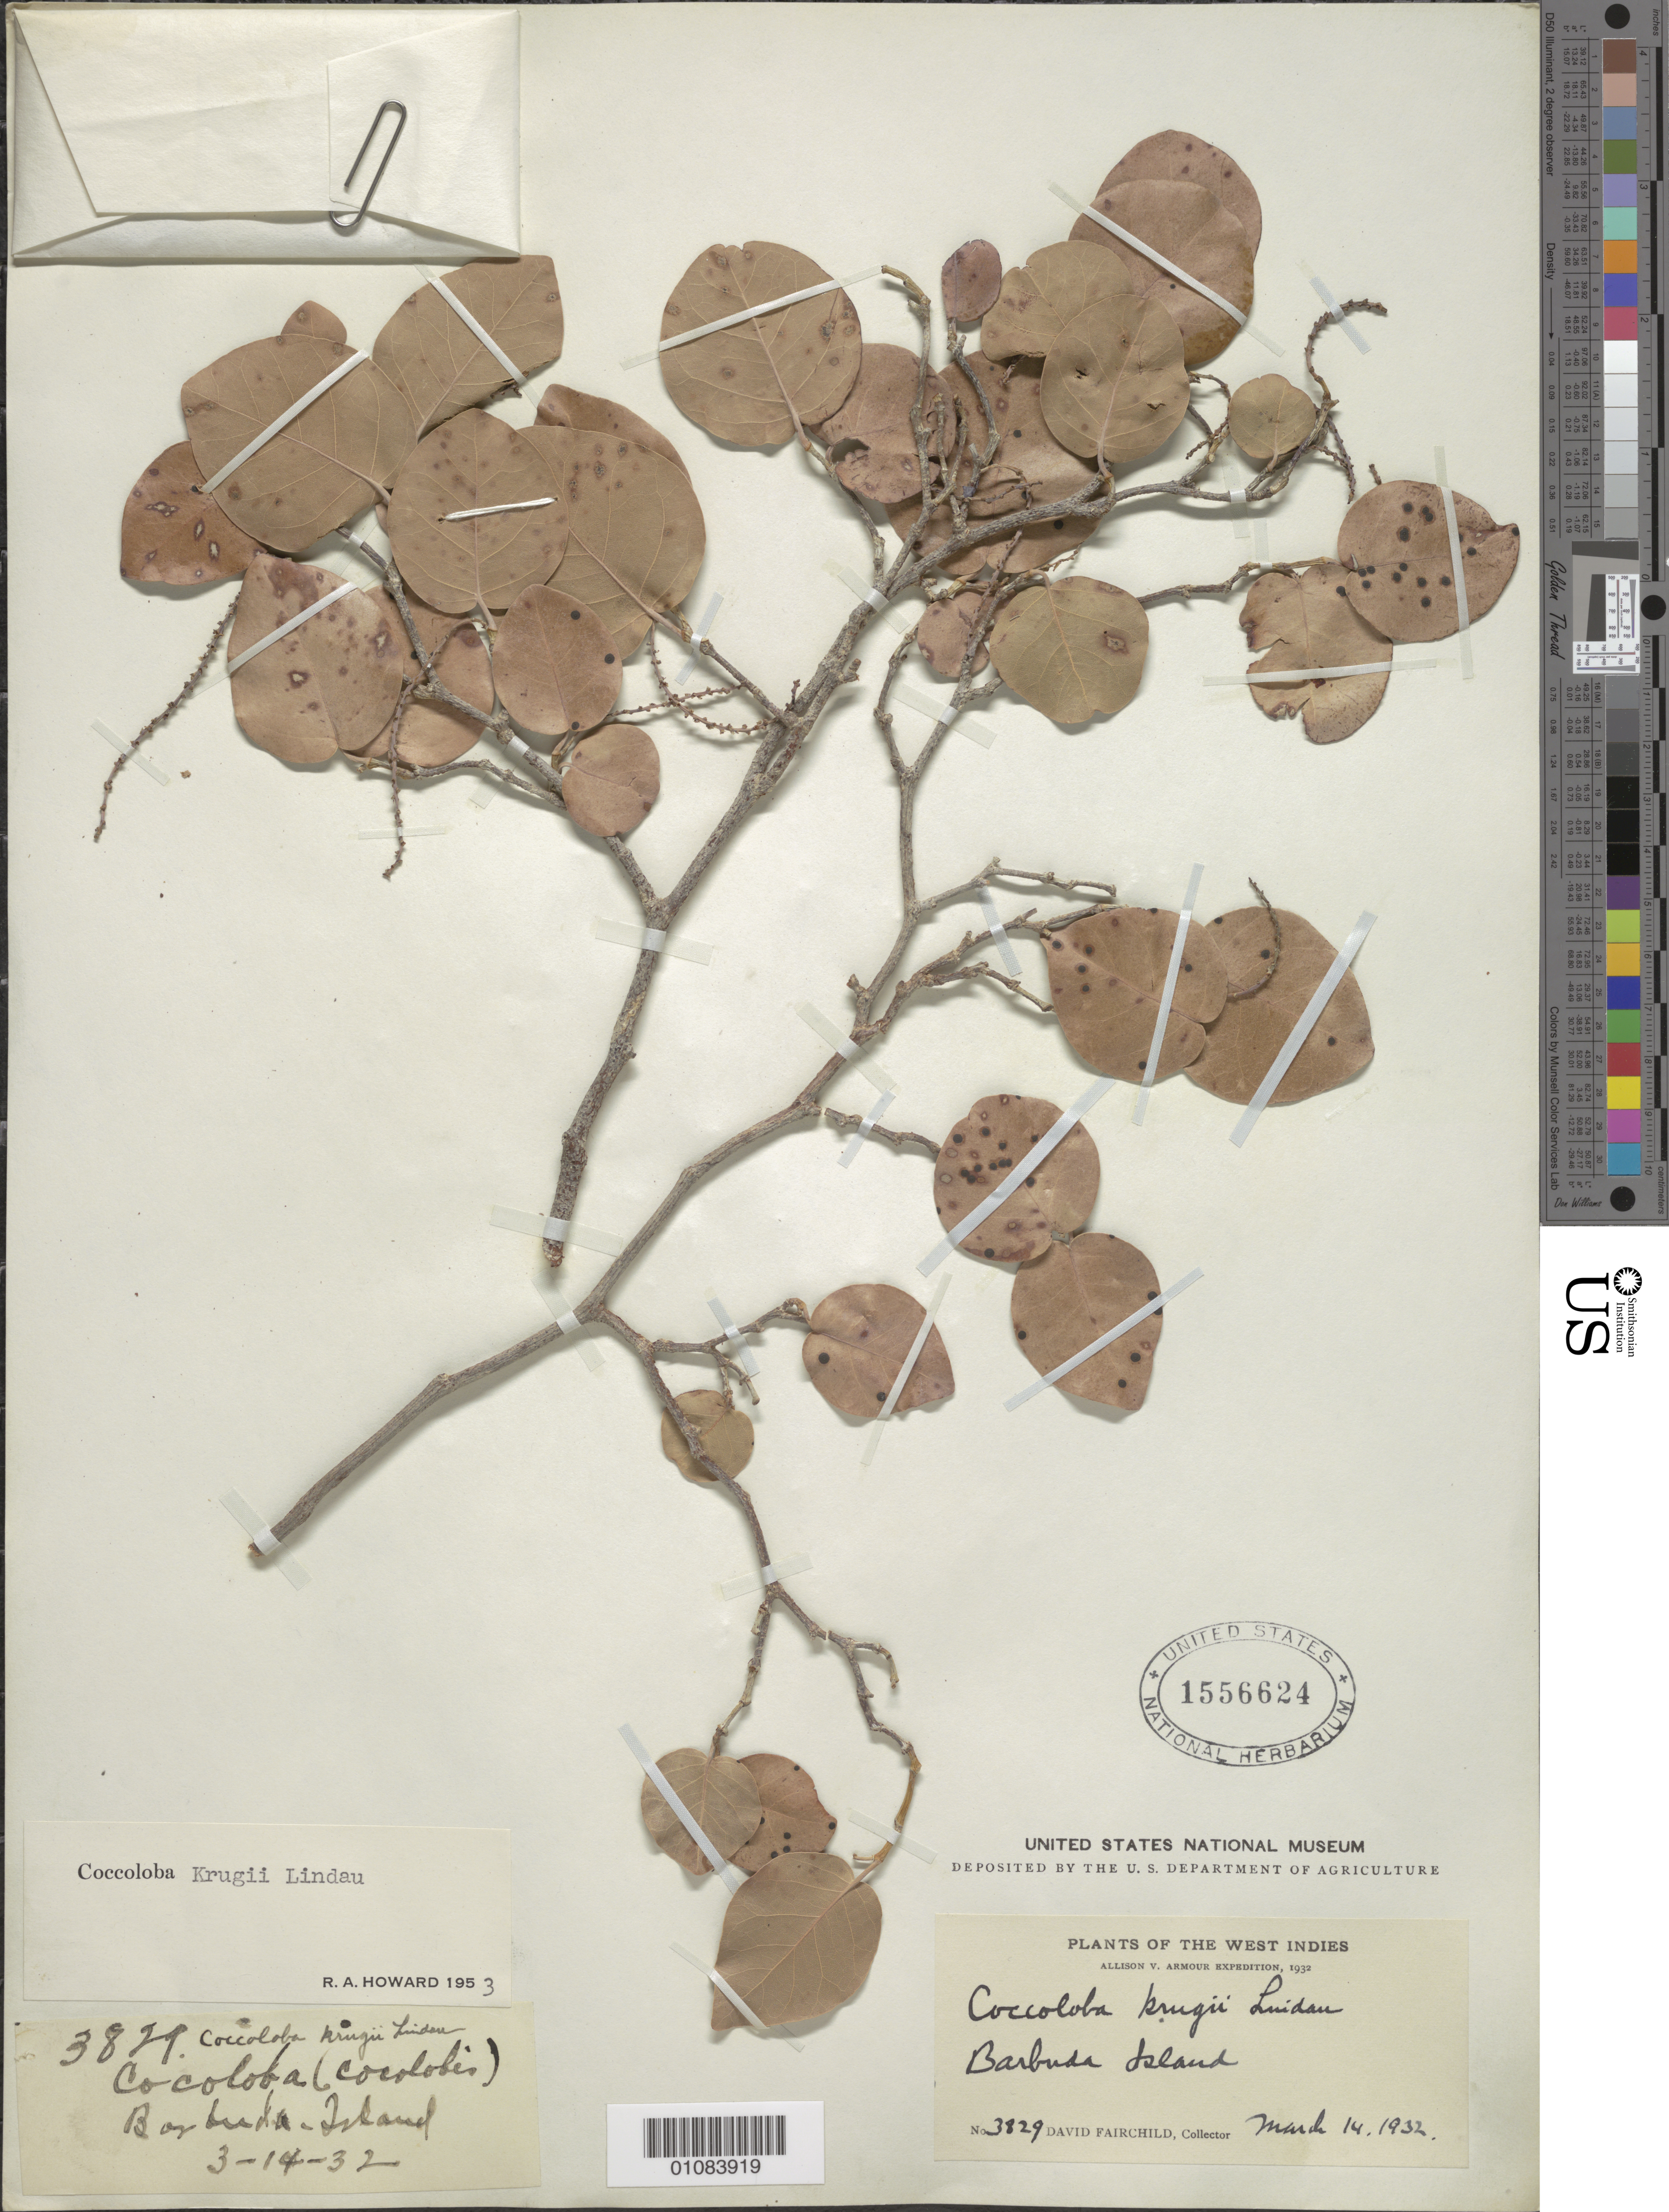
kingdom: Plantae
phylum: Tracheophyta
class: Magnoliopsida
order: Caryophyllales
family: Polygonaceae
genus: Coccoloba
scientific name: Coccoloba krugii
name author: Lindau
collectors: D. Fairchild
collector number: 3829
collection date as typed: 14 Mar 1932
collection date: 1932-03-14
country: Antigua and Barbuda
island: Barbuda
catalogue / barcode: US 1556624